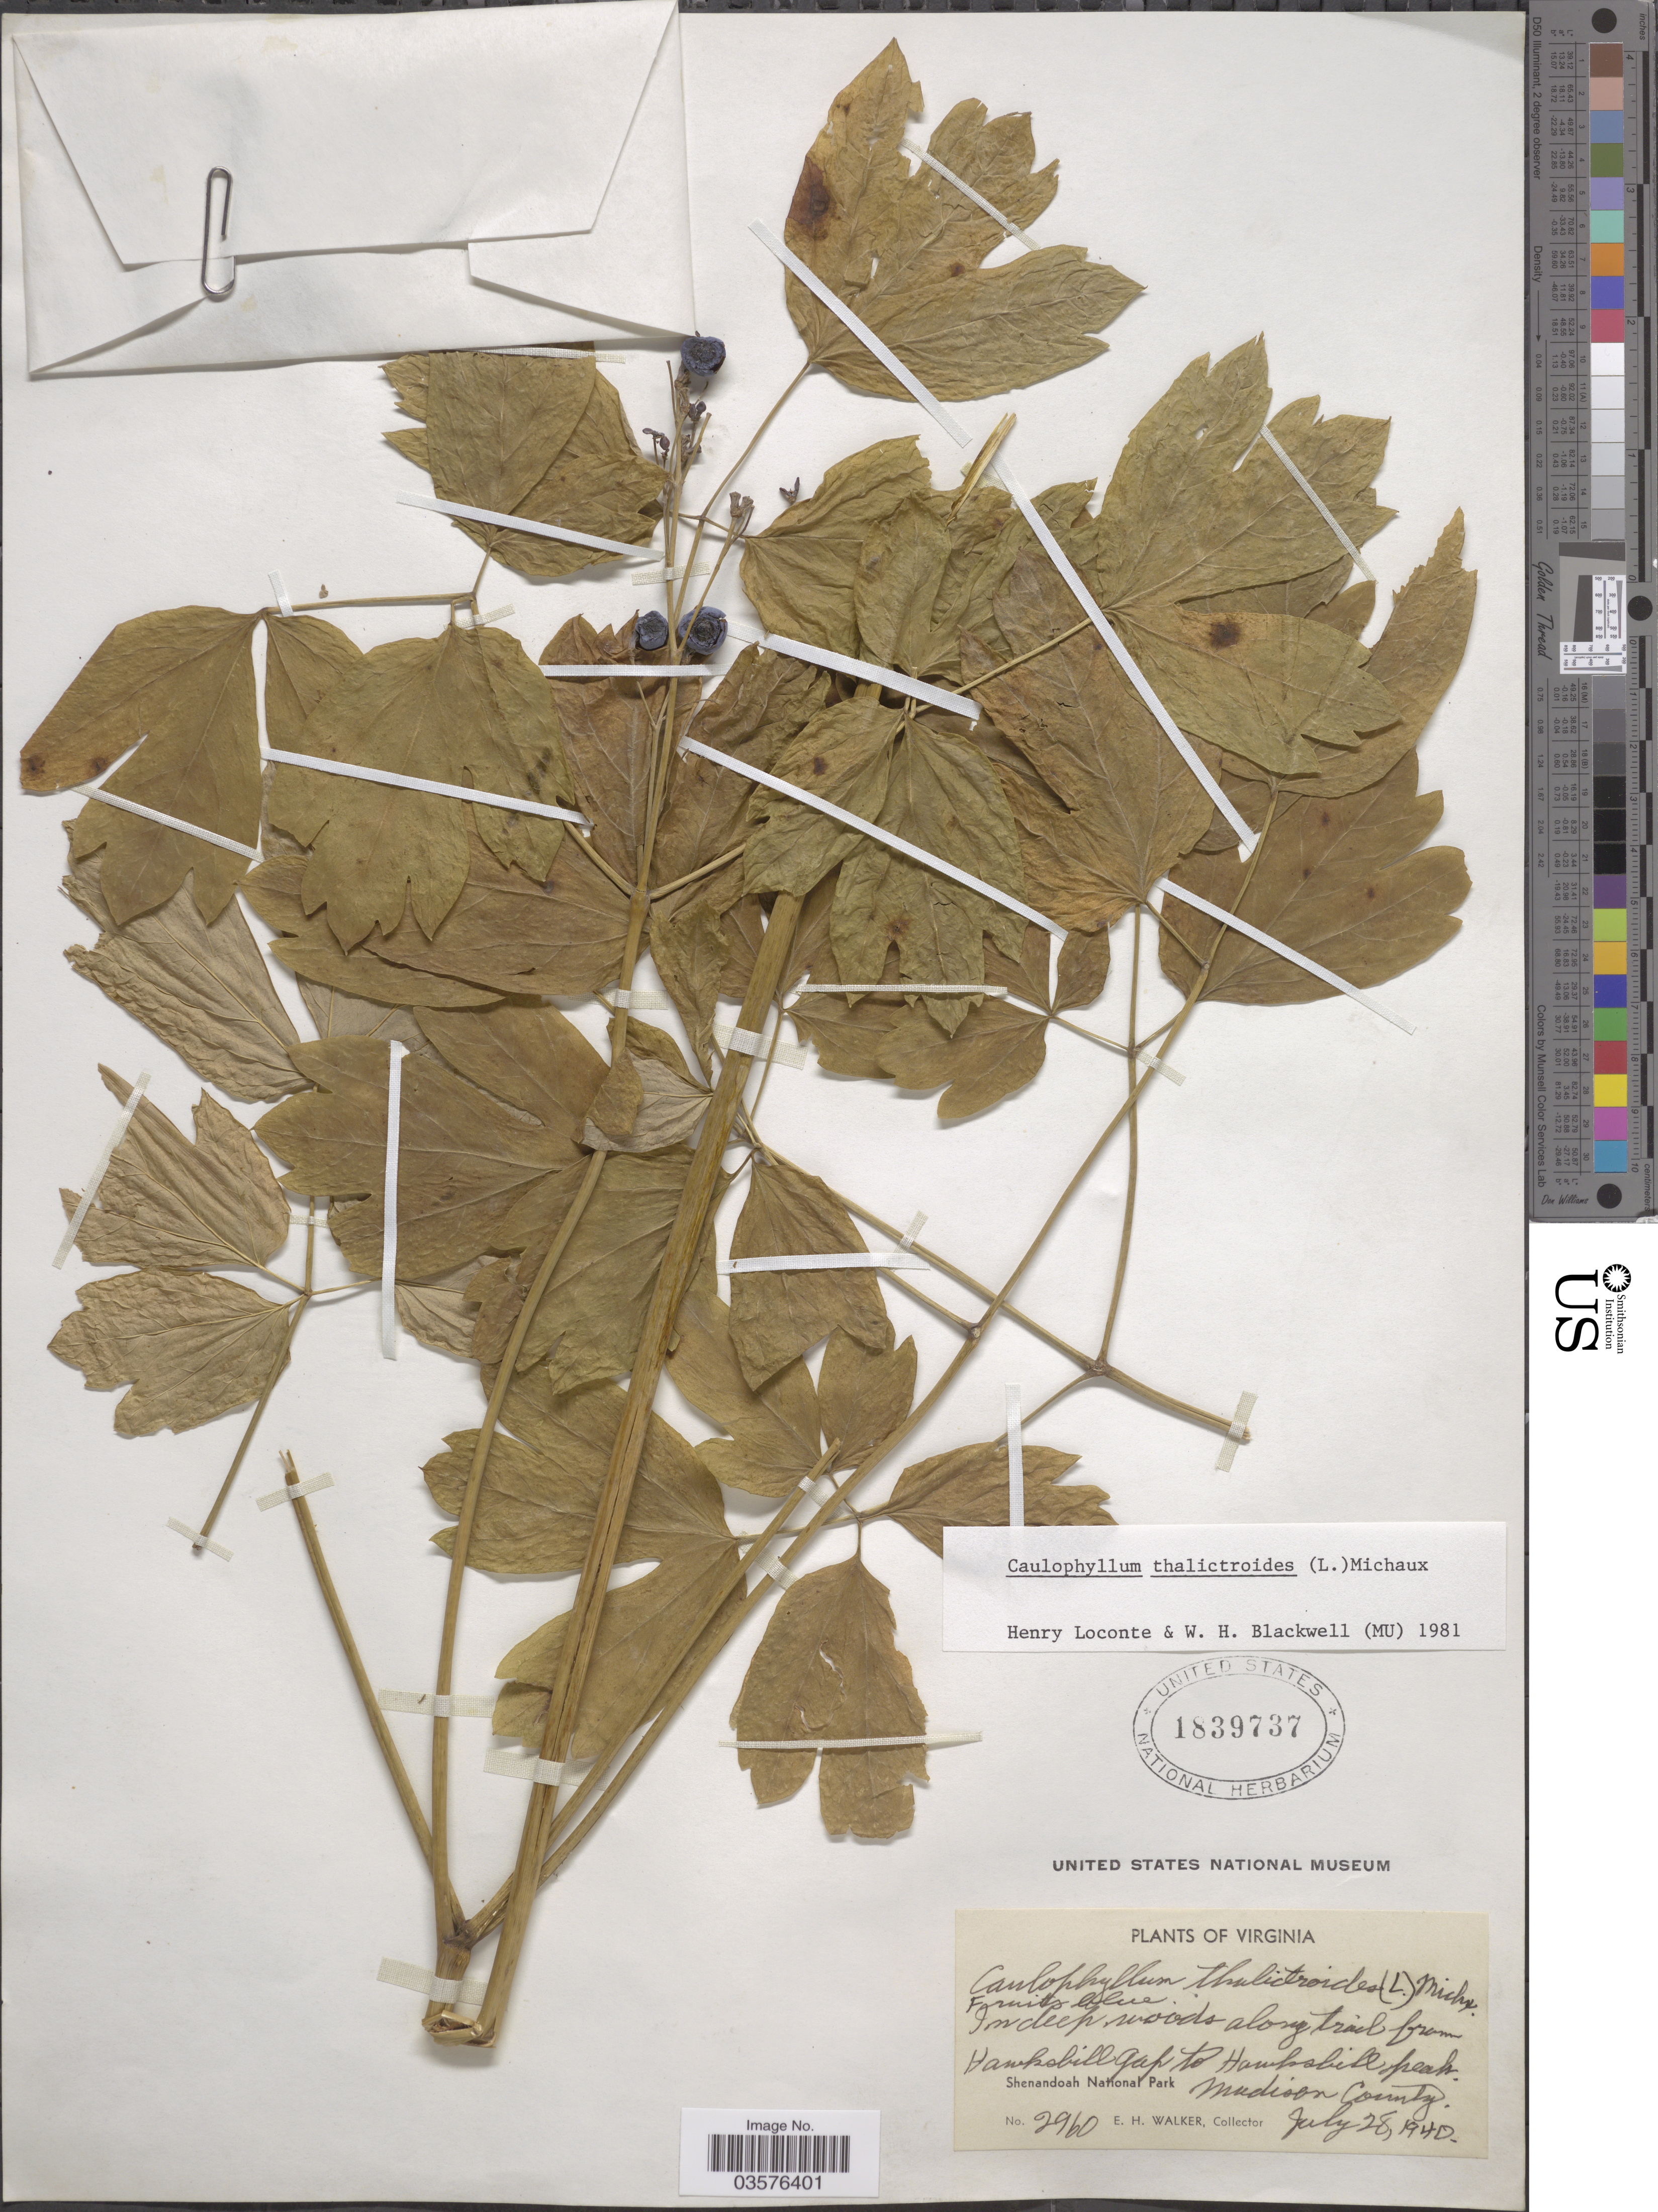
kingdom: Plantae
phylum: Tracheophyta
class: Magnoliopsida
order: Ranunculales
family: Berberidaceae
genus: Caulophyllum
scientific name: Caulophyllum thalictroides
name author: (L.) Michx.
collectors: E. H. Walker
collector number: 2960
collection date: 1940-07-28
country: United States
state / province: Virginia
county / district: Madison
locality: Along trail from Hawksbill Gap to Hawksbill peak. Shenandoah National Park. Madison County.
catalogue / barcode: US 1839737